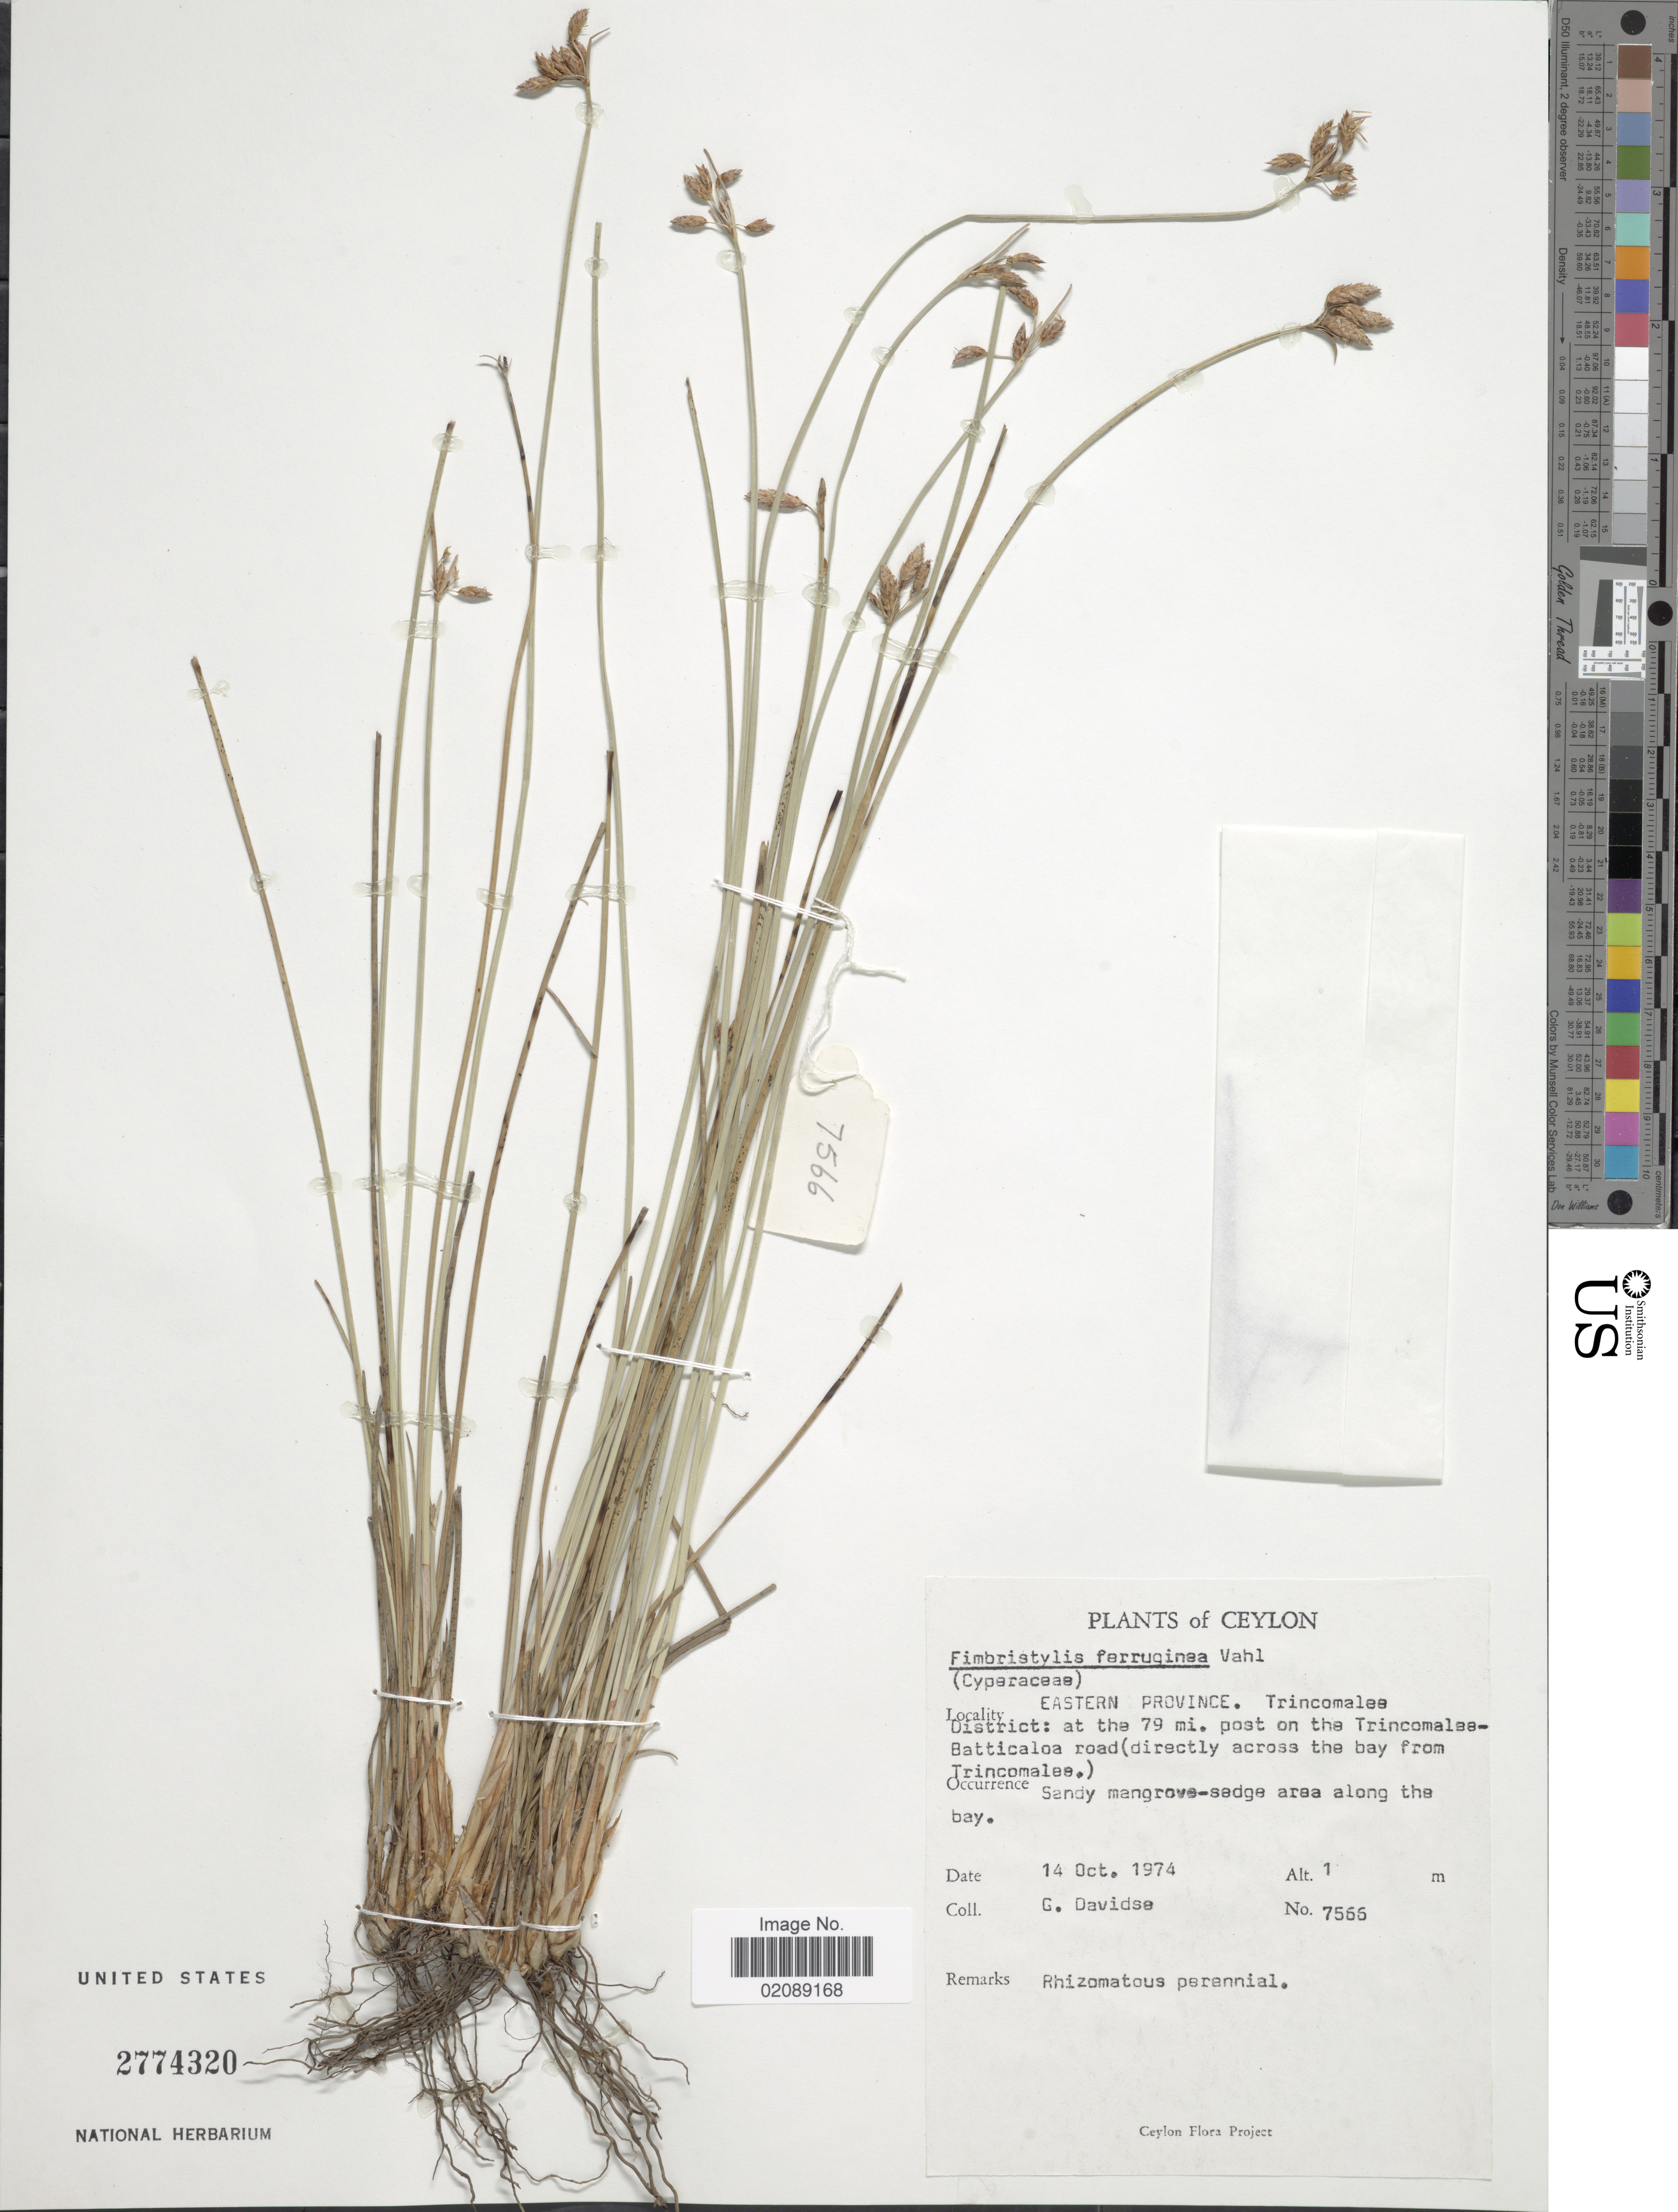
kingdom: Plantae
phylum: Tracheophyta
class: Liliopsida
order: Poales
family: Cyperaceae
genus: Fimbristylis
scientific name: Fimbristylis ferruginea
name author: (L.) Vahl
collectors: G. Davidse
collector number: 7566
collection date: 1974-10-14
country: Sri Lanka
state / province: Eastern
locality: Ceylon, Trincomalee District: at the 79 mi. post on the Trincomalee-Batticaloa road (directly across the bay from Trincomalee), Sandy mangrove-sedge area along the bay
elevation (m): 1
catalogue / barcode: US 2774320